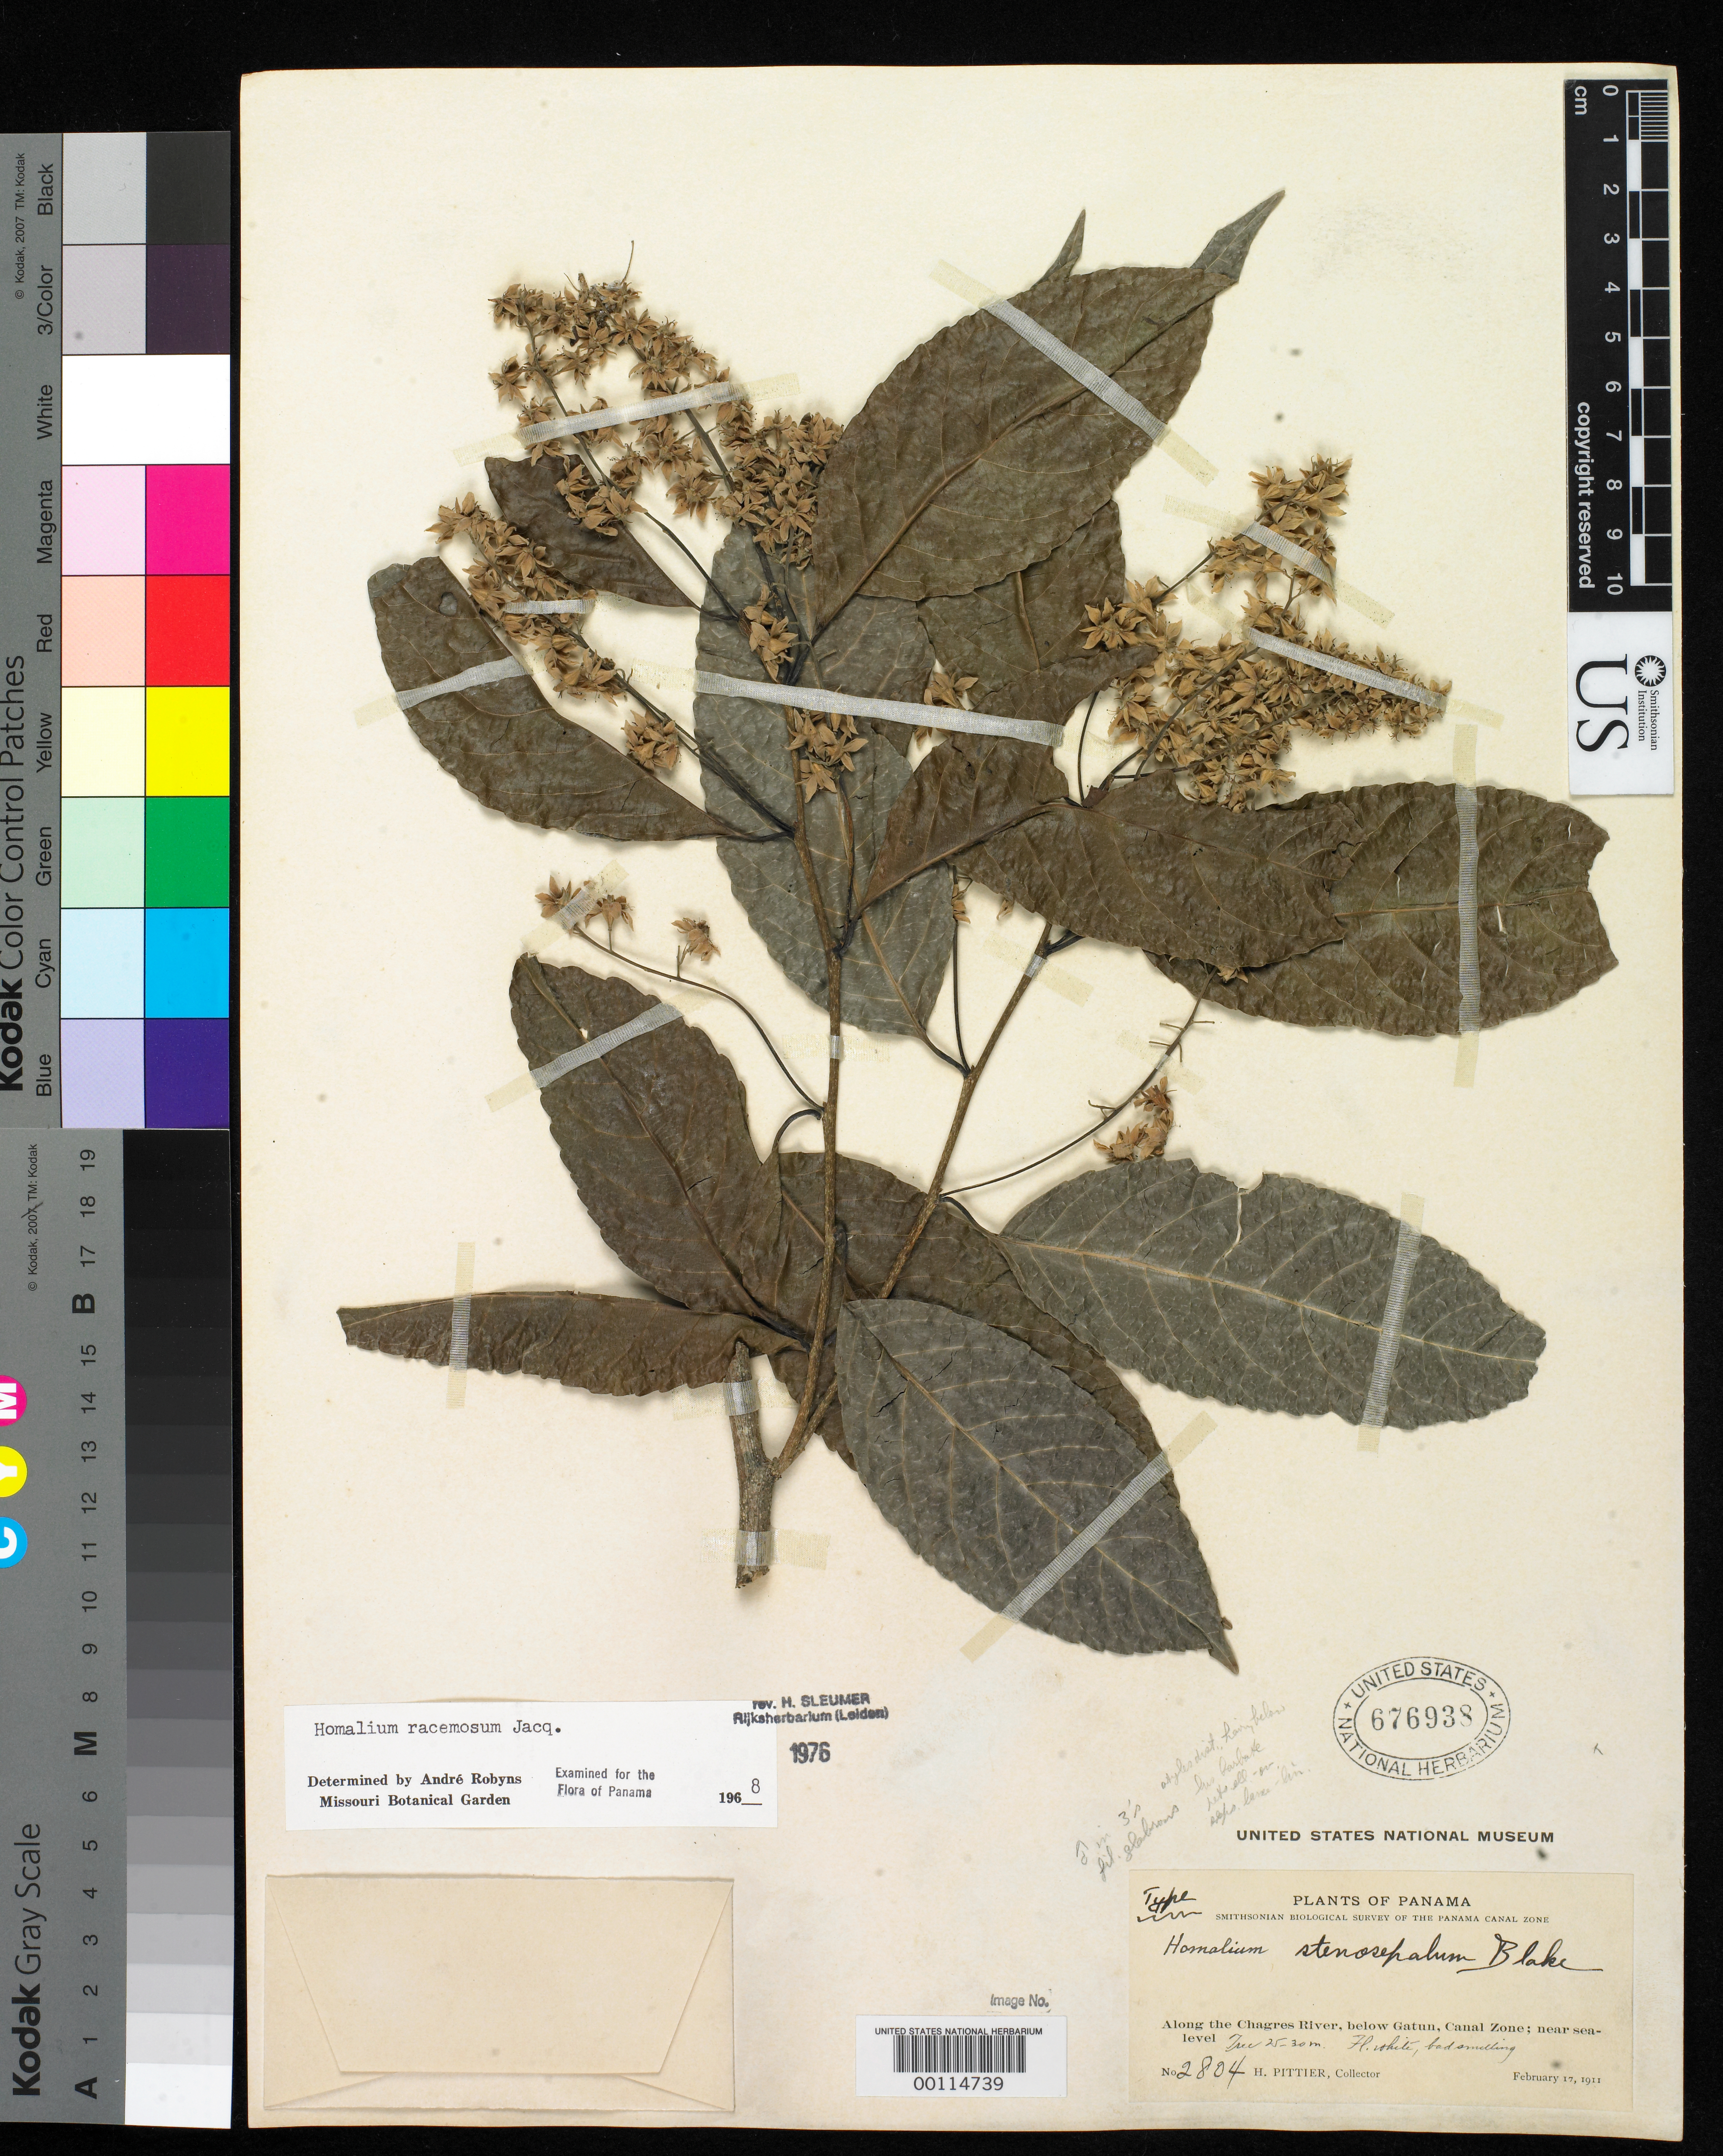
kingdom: Plantae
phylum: Tracheophyta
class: Magnoliopsida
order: Malpighiales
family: Salicaceae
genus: Homalium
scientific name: Homalium stenosepalum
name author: S.F. Blake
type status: Holotype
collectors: H. F. Pittier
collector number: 2804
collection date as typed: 17 Feb 1911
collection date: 1911-02-17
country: Panama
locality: Chagres River, below Gatun; alt. near sea level.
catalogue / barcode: US 676938